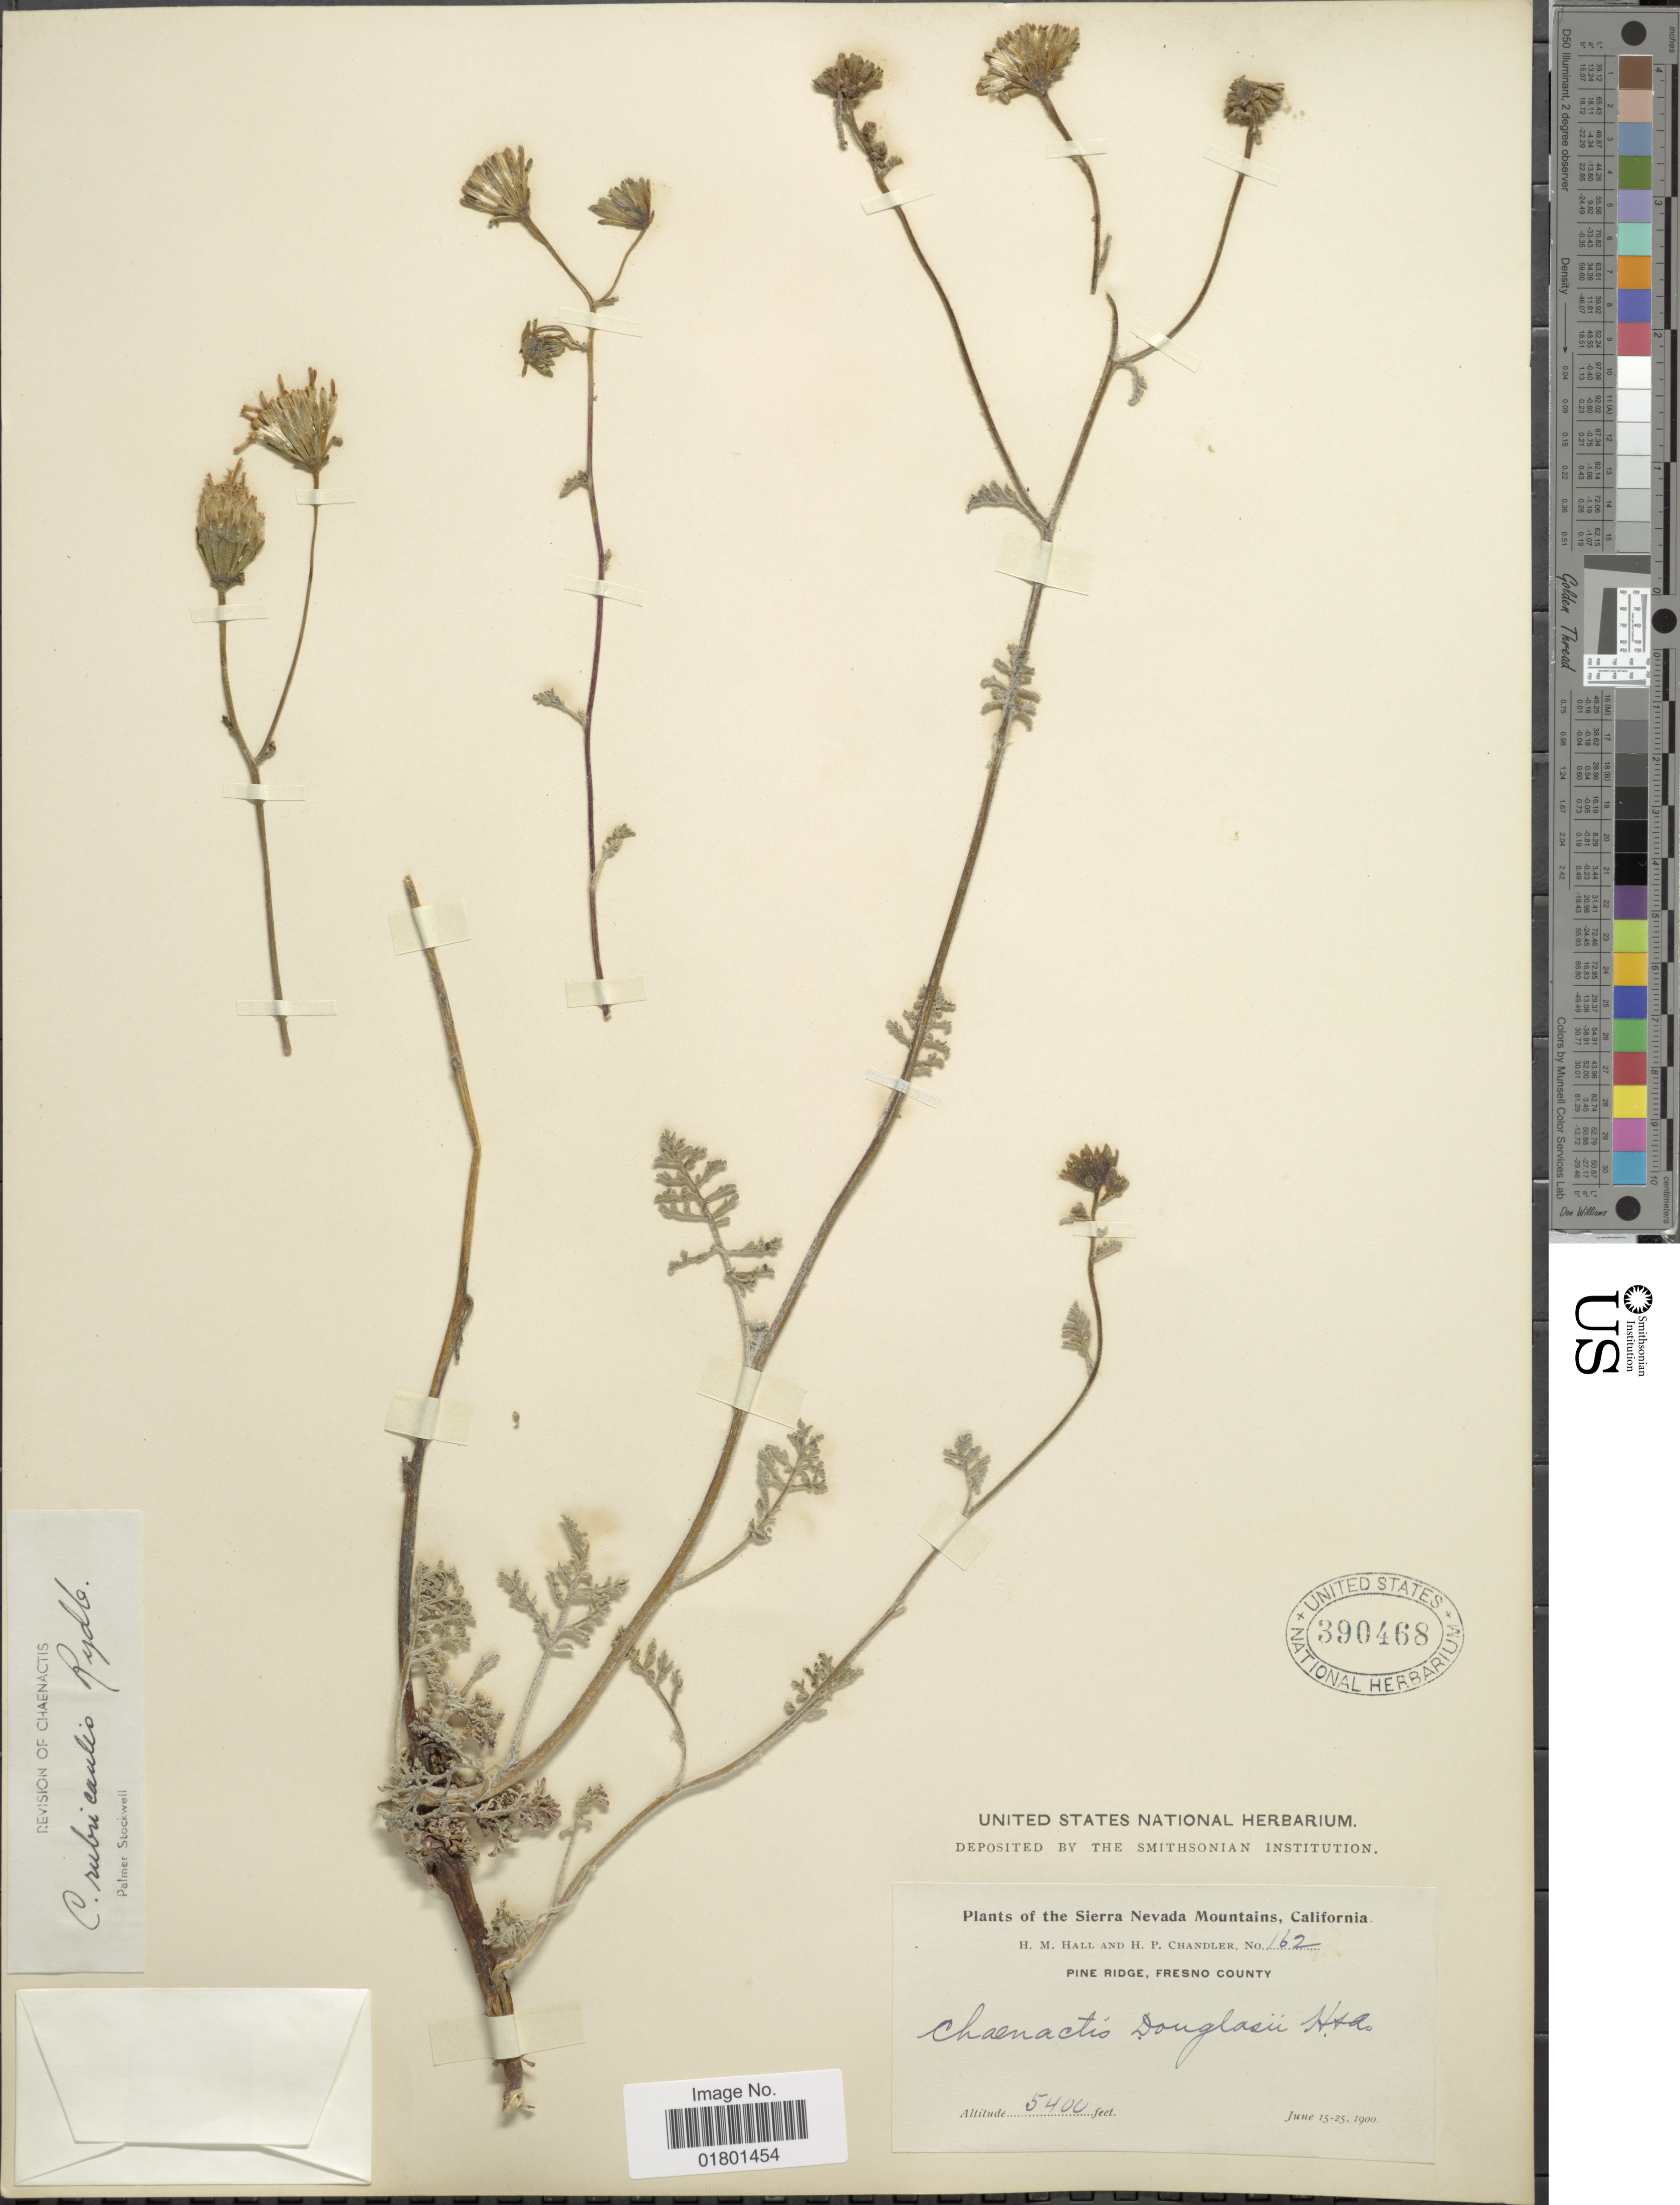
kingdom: Plantae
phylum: Tracheophyta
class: Magnoliopsida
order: Asterales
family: Asteraceae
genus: Chaenactis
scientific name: Chaenactis rubricaulis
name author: Rydb.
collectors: H. M. Hall & H. Chandler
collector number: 162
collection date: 1900-06-15/1900-06-25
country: United States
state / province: California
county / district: Fresno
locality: Sierra Nevada Mountains, Pine Ridge, Fresno County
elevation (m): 1646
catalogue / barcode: US 390468